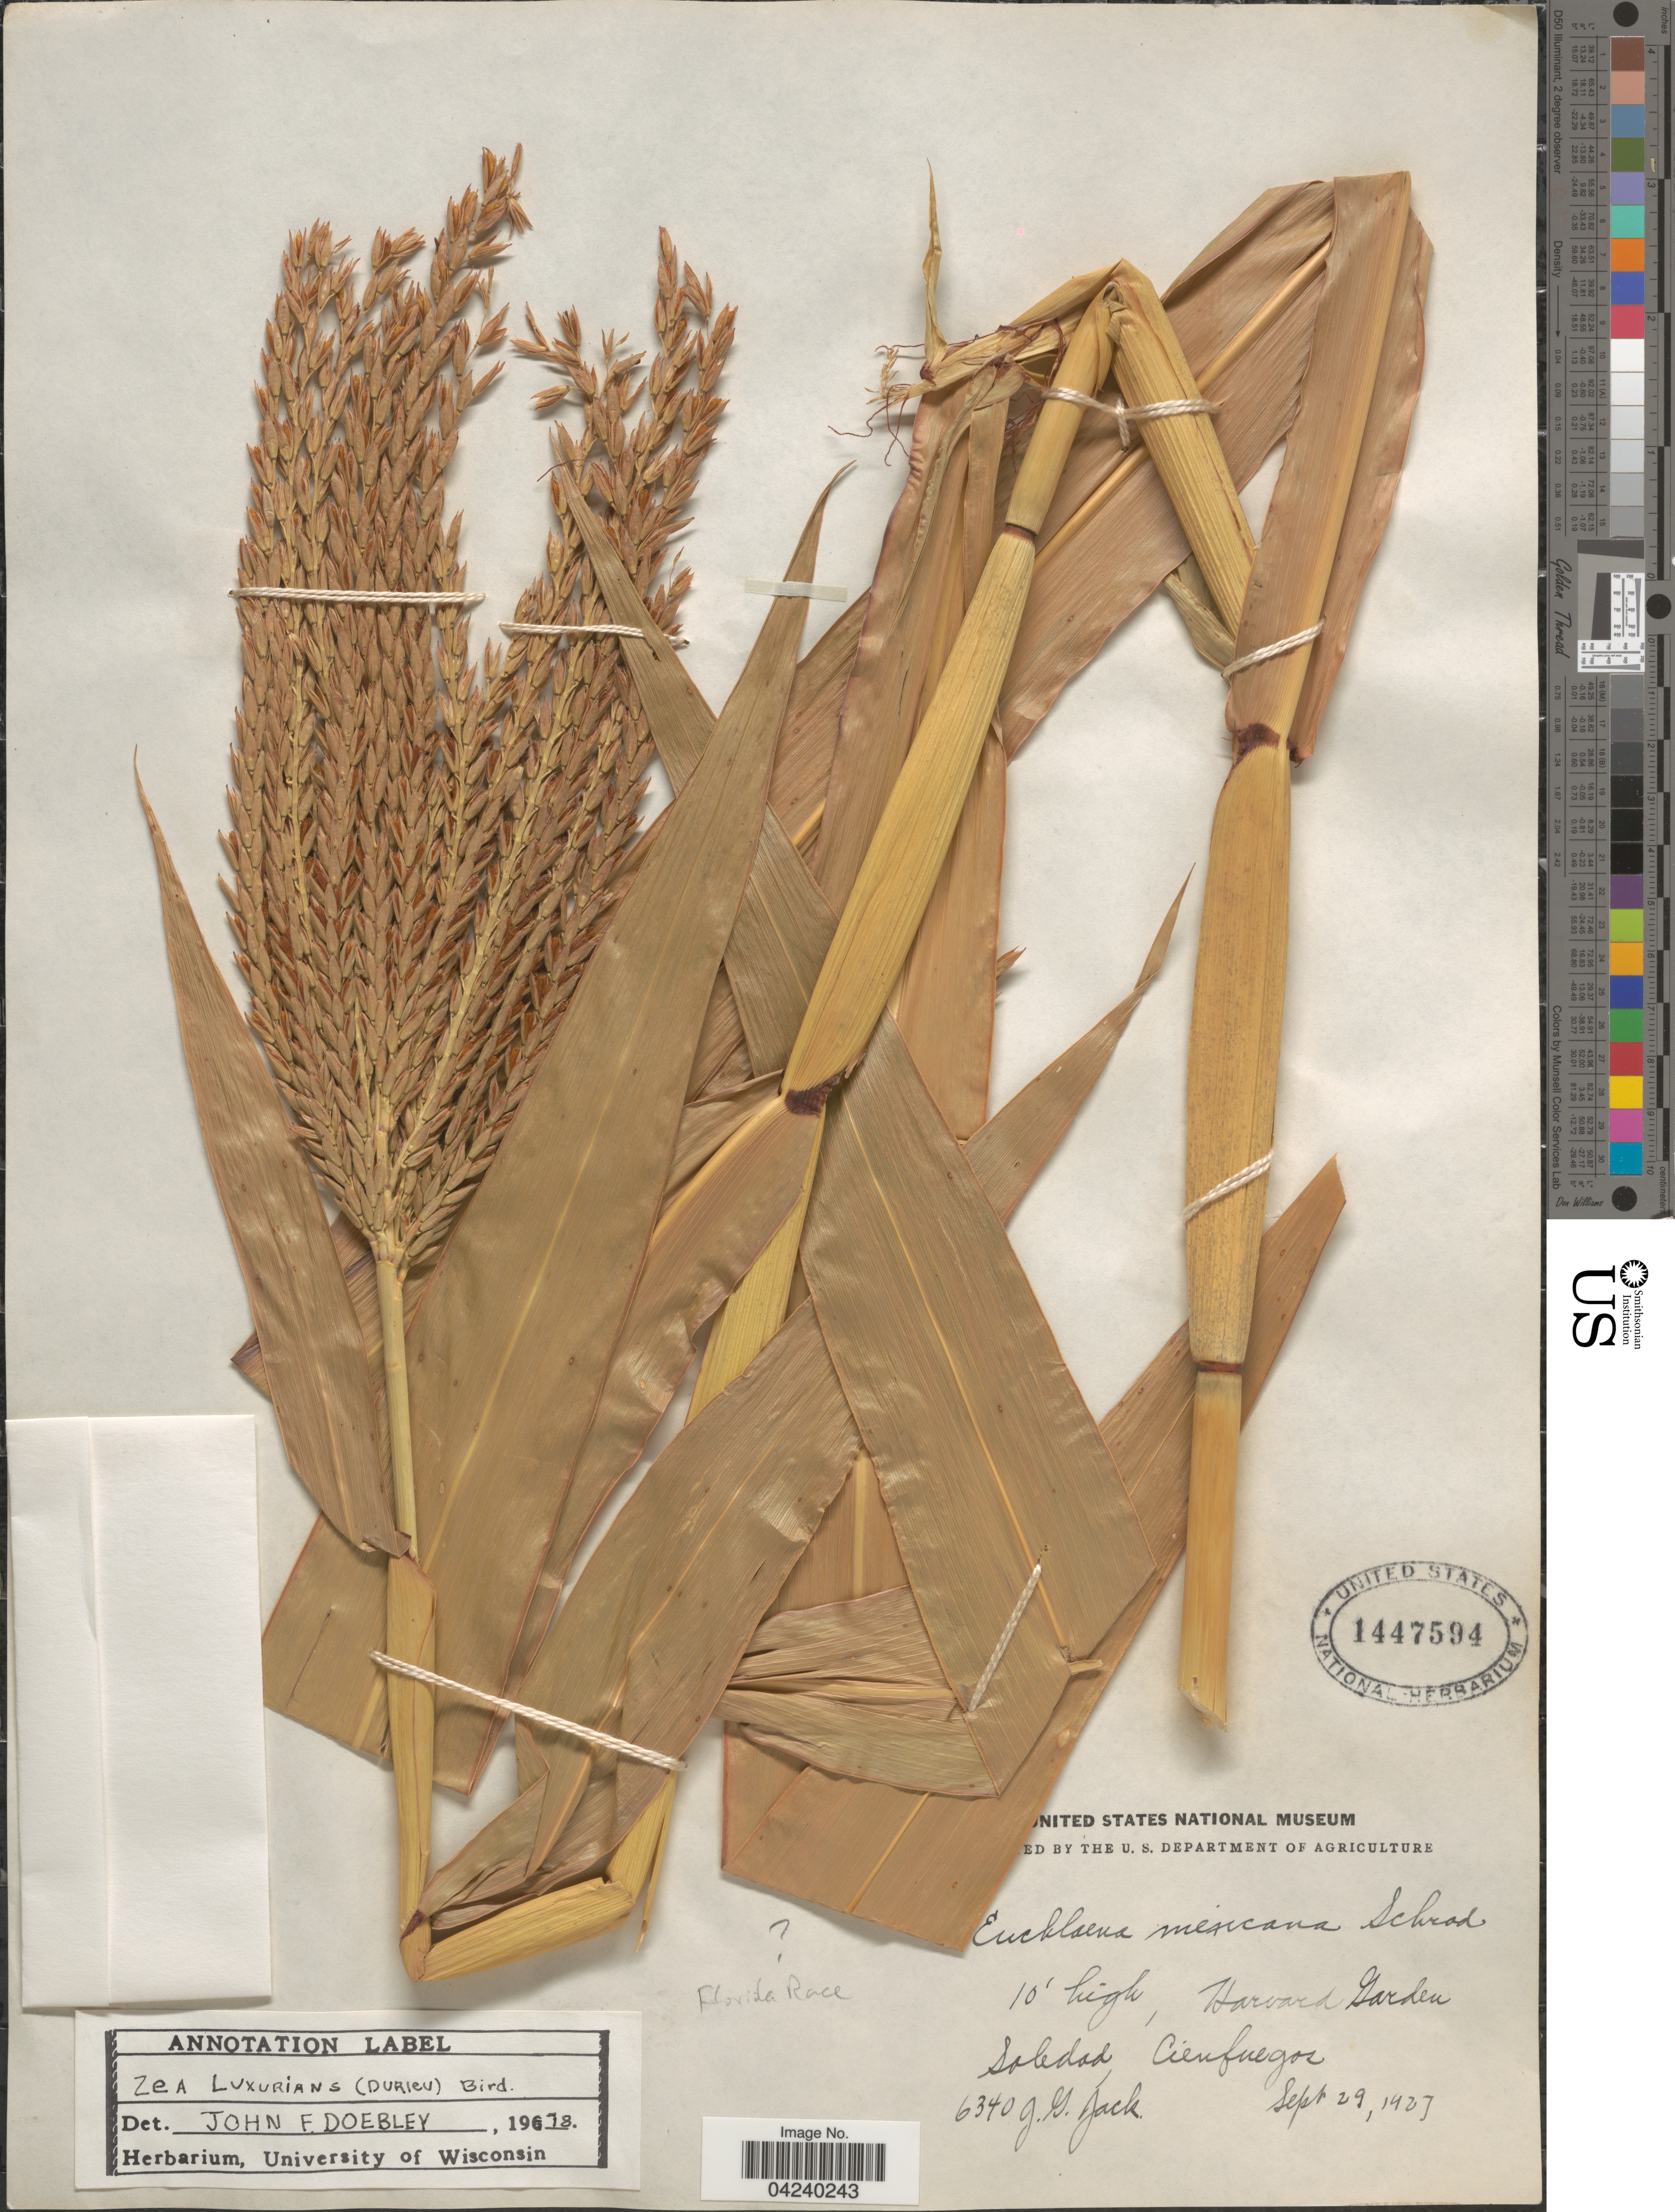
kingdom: Plantae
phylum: Tracheophyta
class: Liliopsida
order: Poales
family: Poaceae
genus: Zea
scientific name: Zea luxurians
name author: (Durieu & Asch.) R.M. Bird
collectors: J. G. Jack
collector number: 6340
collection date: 1927-09-29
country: United States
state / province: Florida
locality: Harvard Garden. Soledad Cienfuegos. Florida Race.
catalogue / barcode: US 1447594